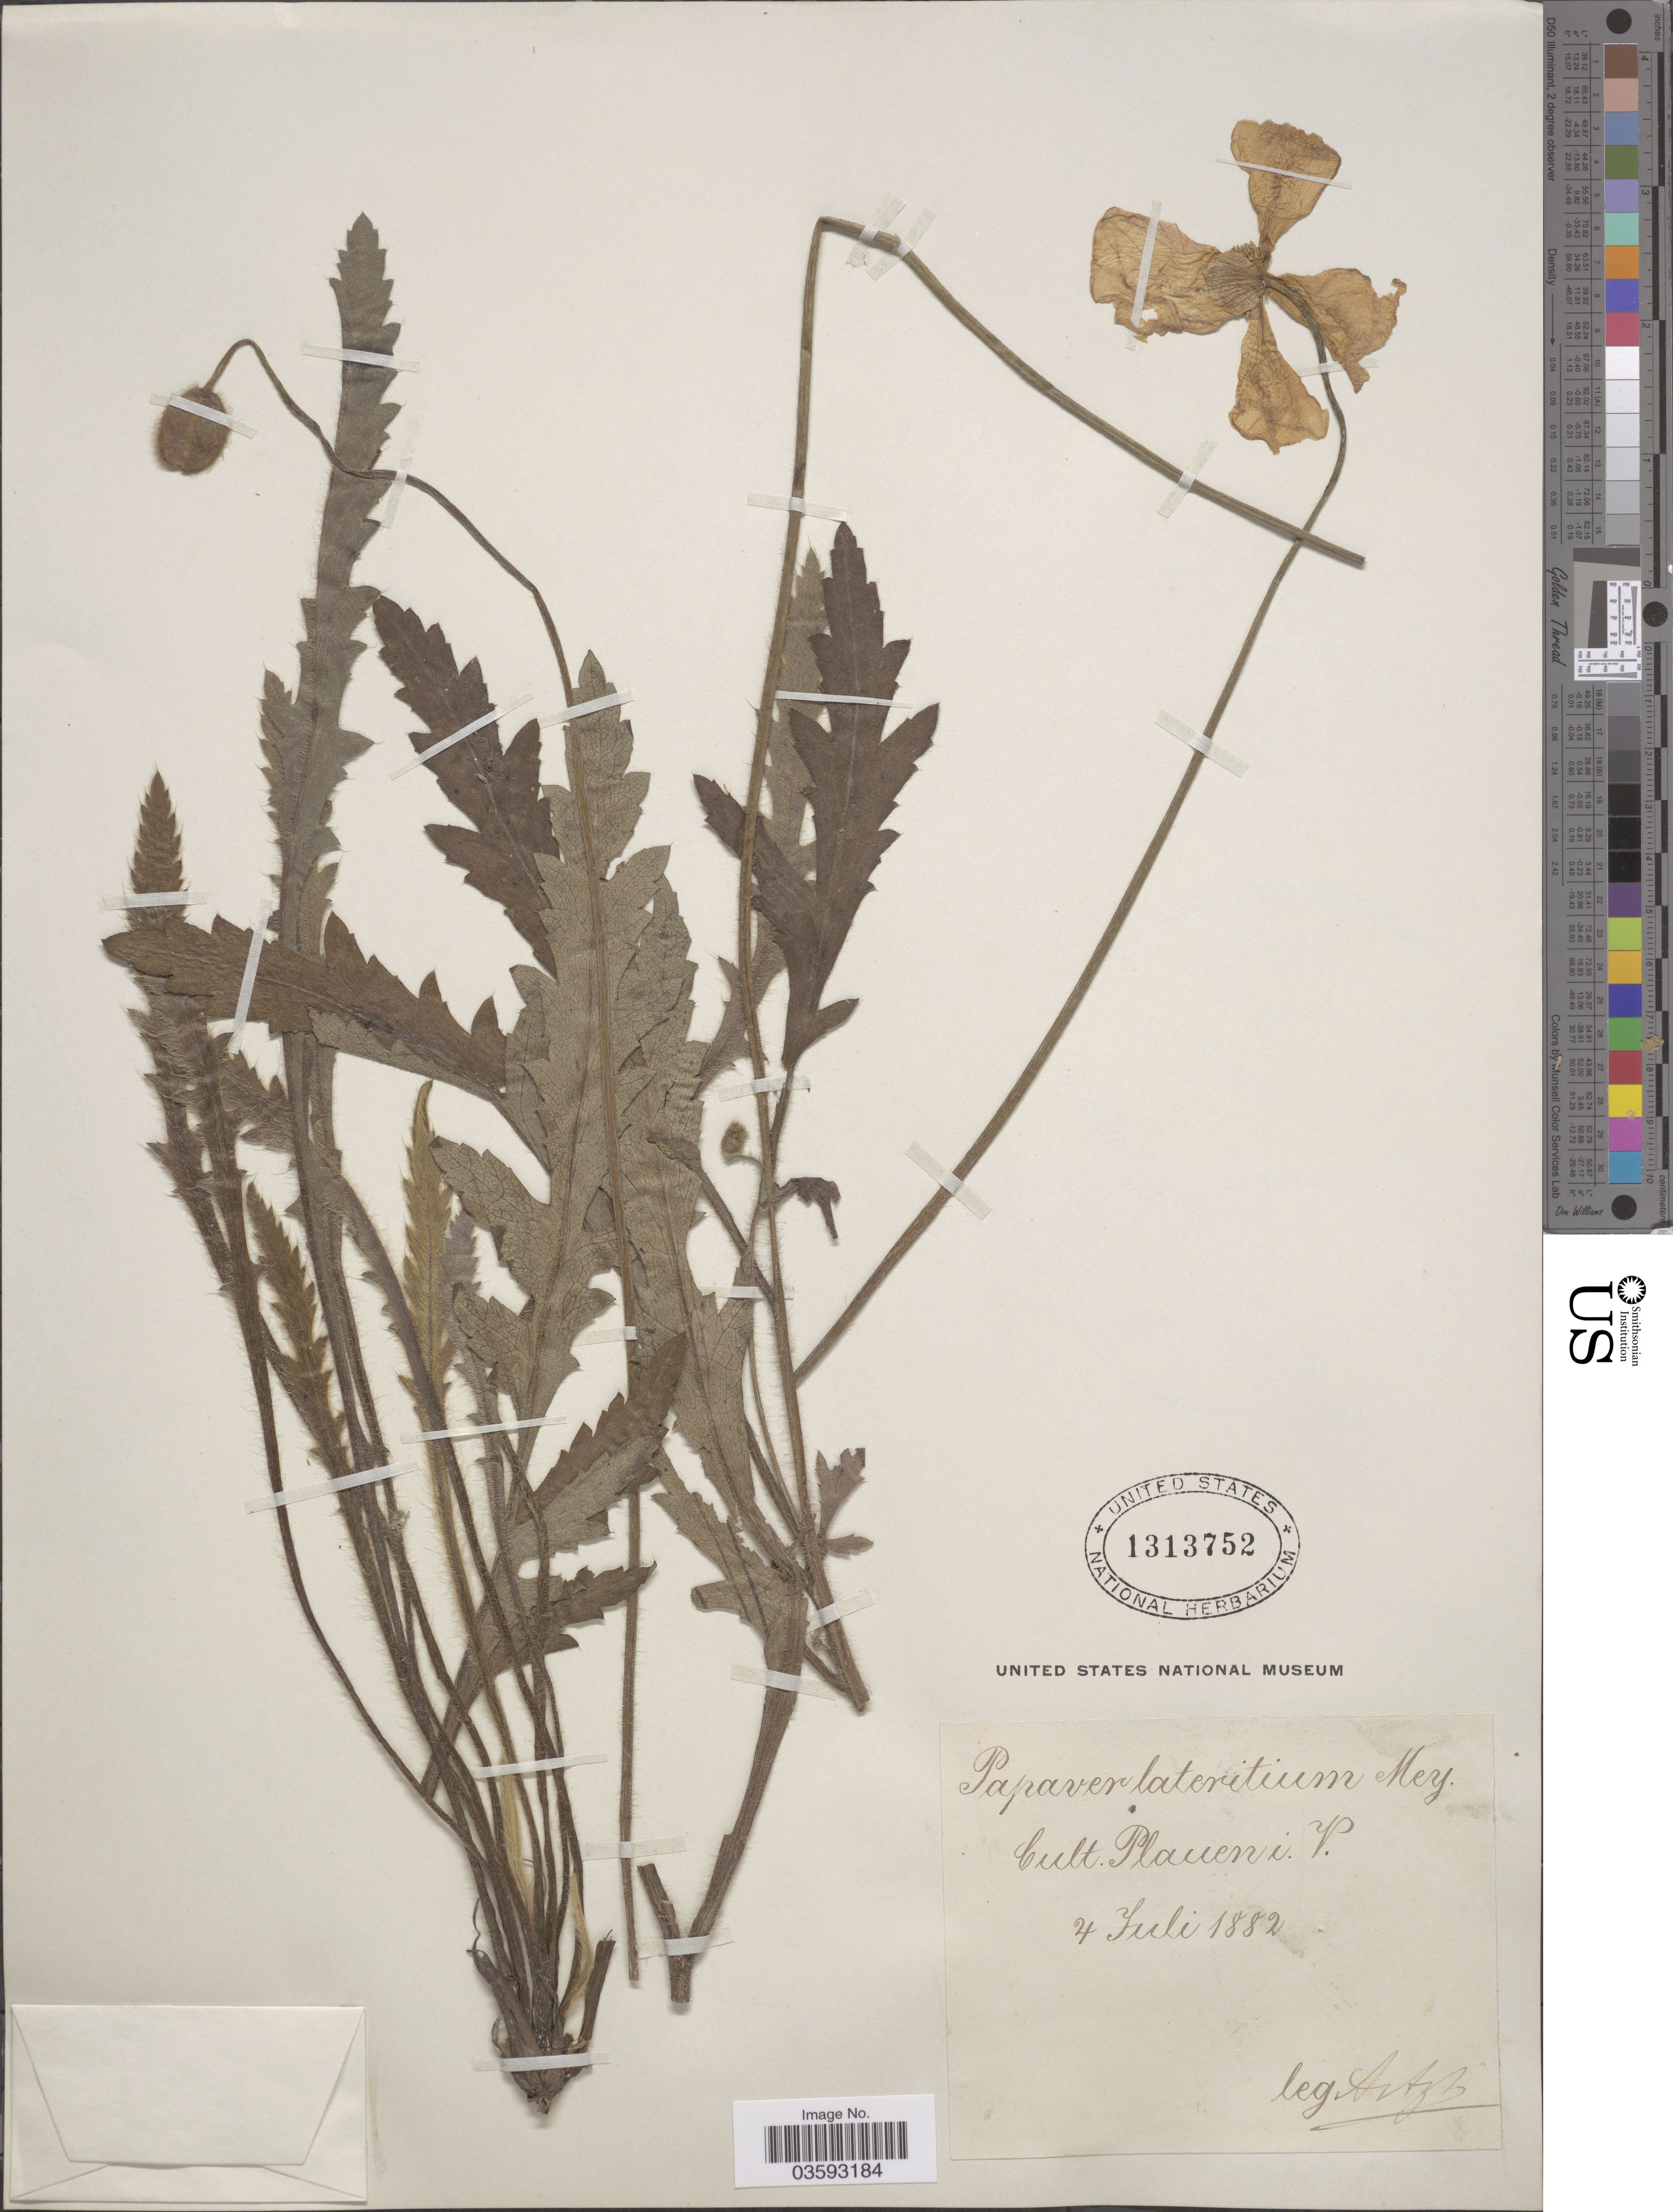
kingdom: Plantae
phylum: Tracheophyta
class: Magnoliopsida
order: Ranunculales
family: Papaveraceae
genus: Papaver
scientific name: Papaver lateritium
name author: K. Koch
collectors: -. Artzb.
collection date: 1882-07-04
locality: Cult Plaueni V. [interpreted]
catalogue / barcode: US 1313752